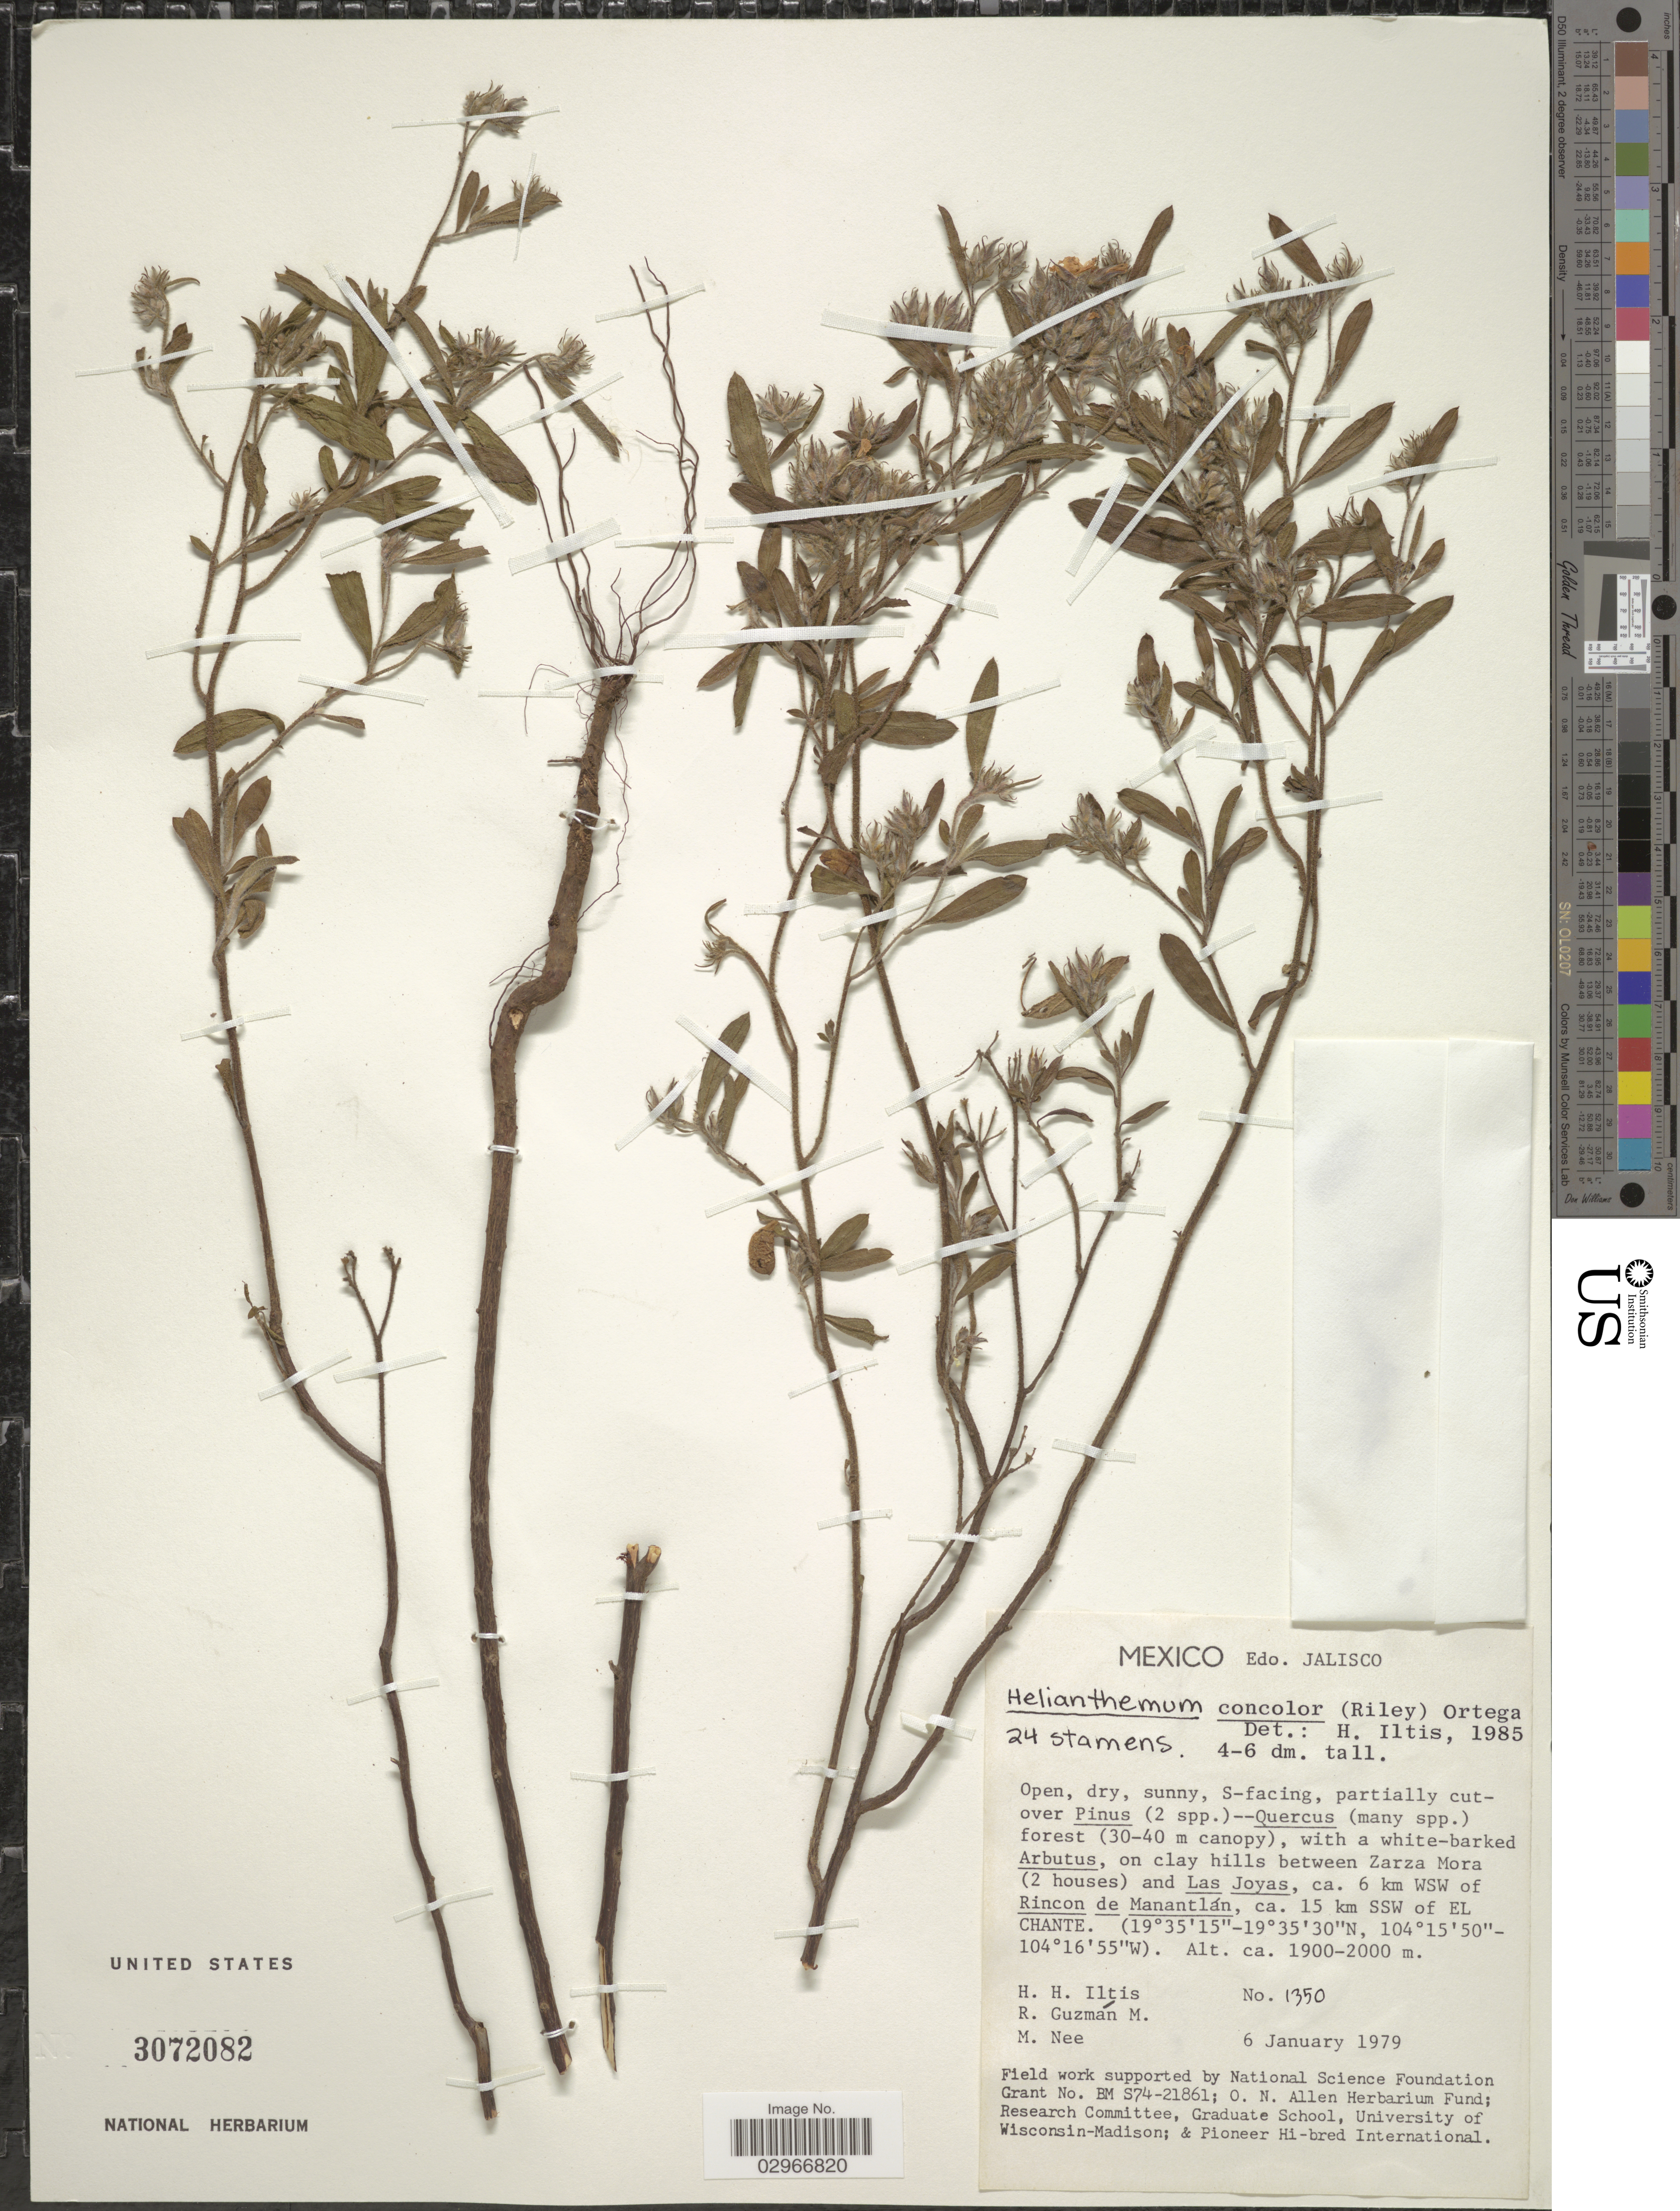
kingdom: Plantae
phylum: Tracheophyta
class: Magnoliopsida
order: Malvales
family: Cistaceae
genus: Helianthemum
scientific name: Helianthemum concolor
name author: (Riley) J.G. Ortega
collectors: H. H. Iltis, R. Guzman-M. & M. Nee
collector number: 1350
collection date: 1979-01-06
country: Mexico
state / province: Jalisco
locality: On clay hills between Zarza Mora (2 houses) and Las Joyas, ca. 6 km WSW of Rincon de Manantlán, ca. 15 km SSW of El Chante.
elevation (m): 1900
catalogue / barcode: US 3072082